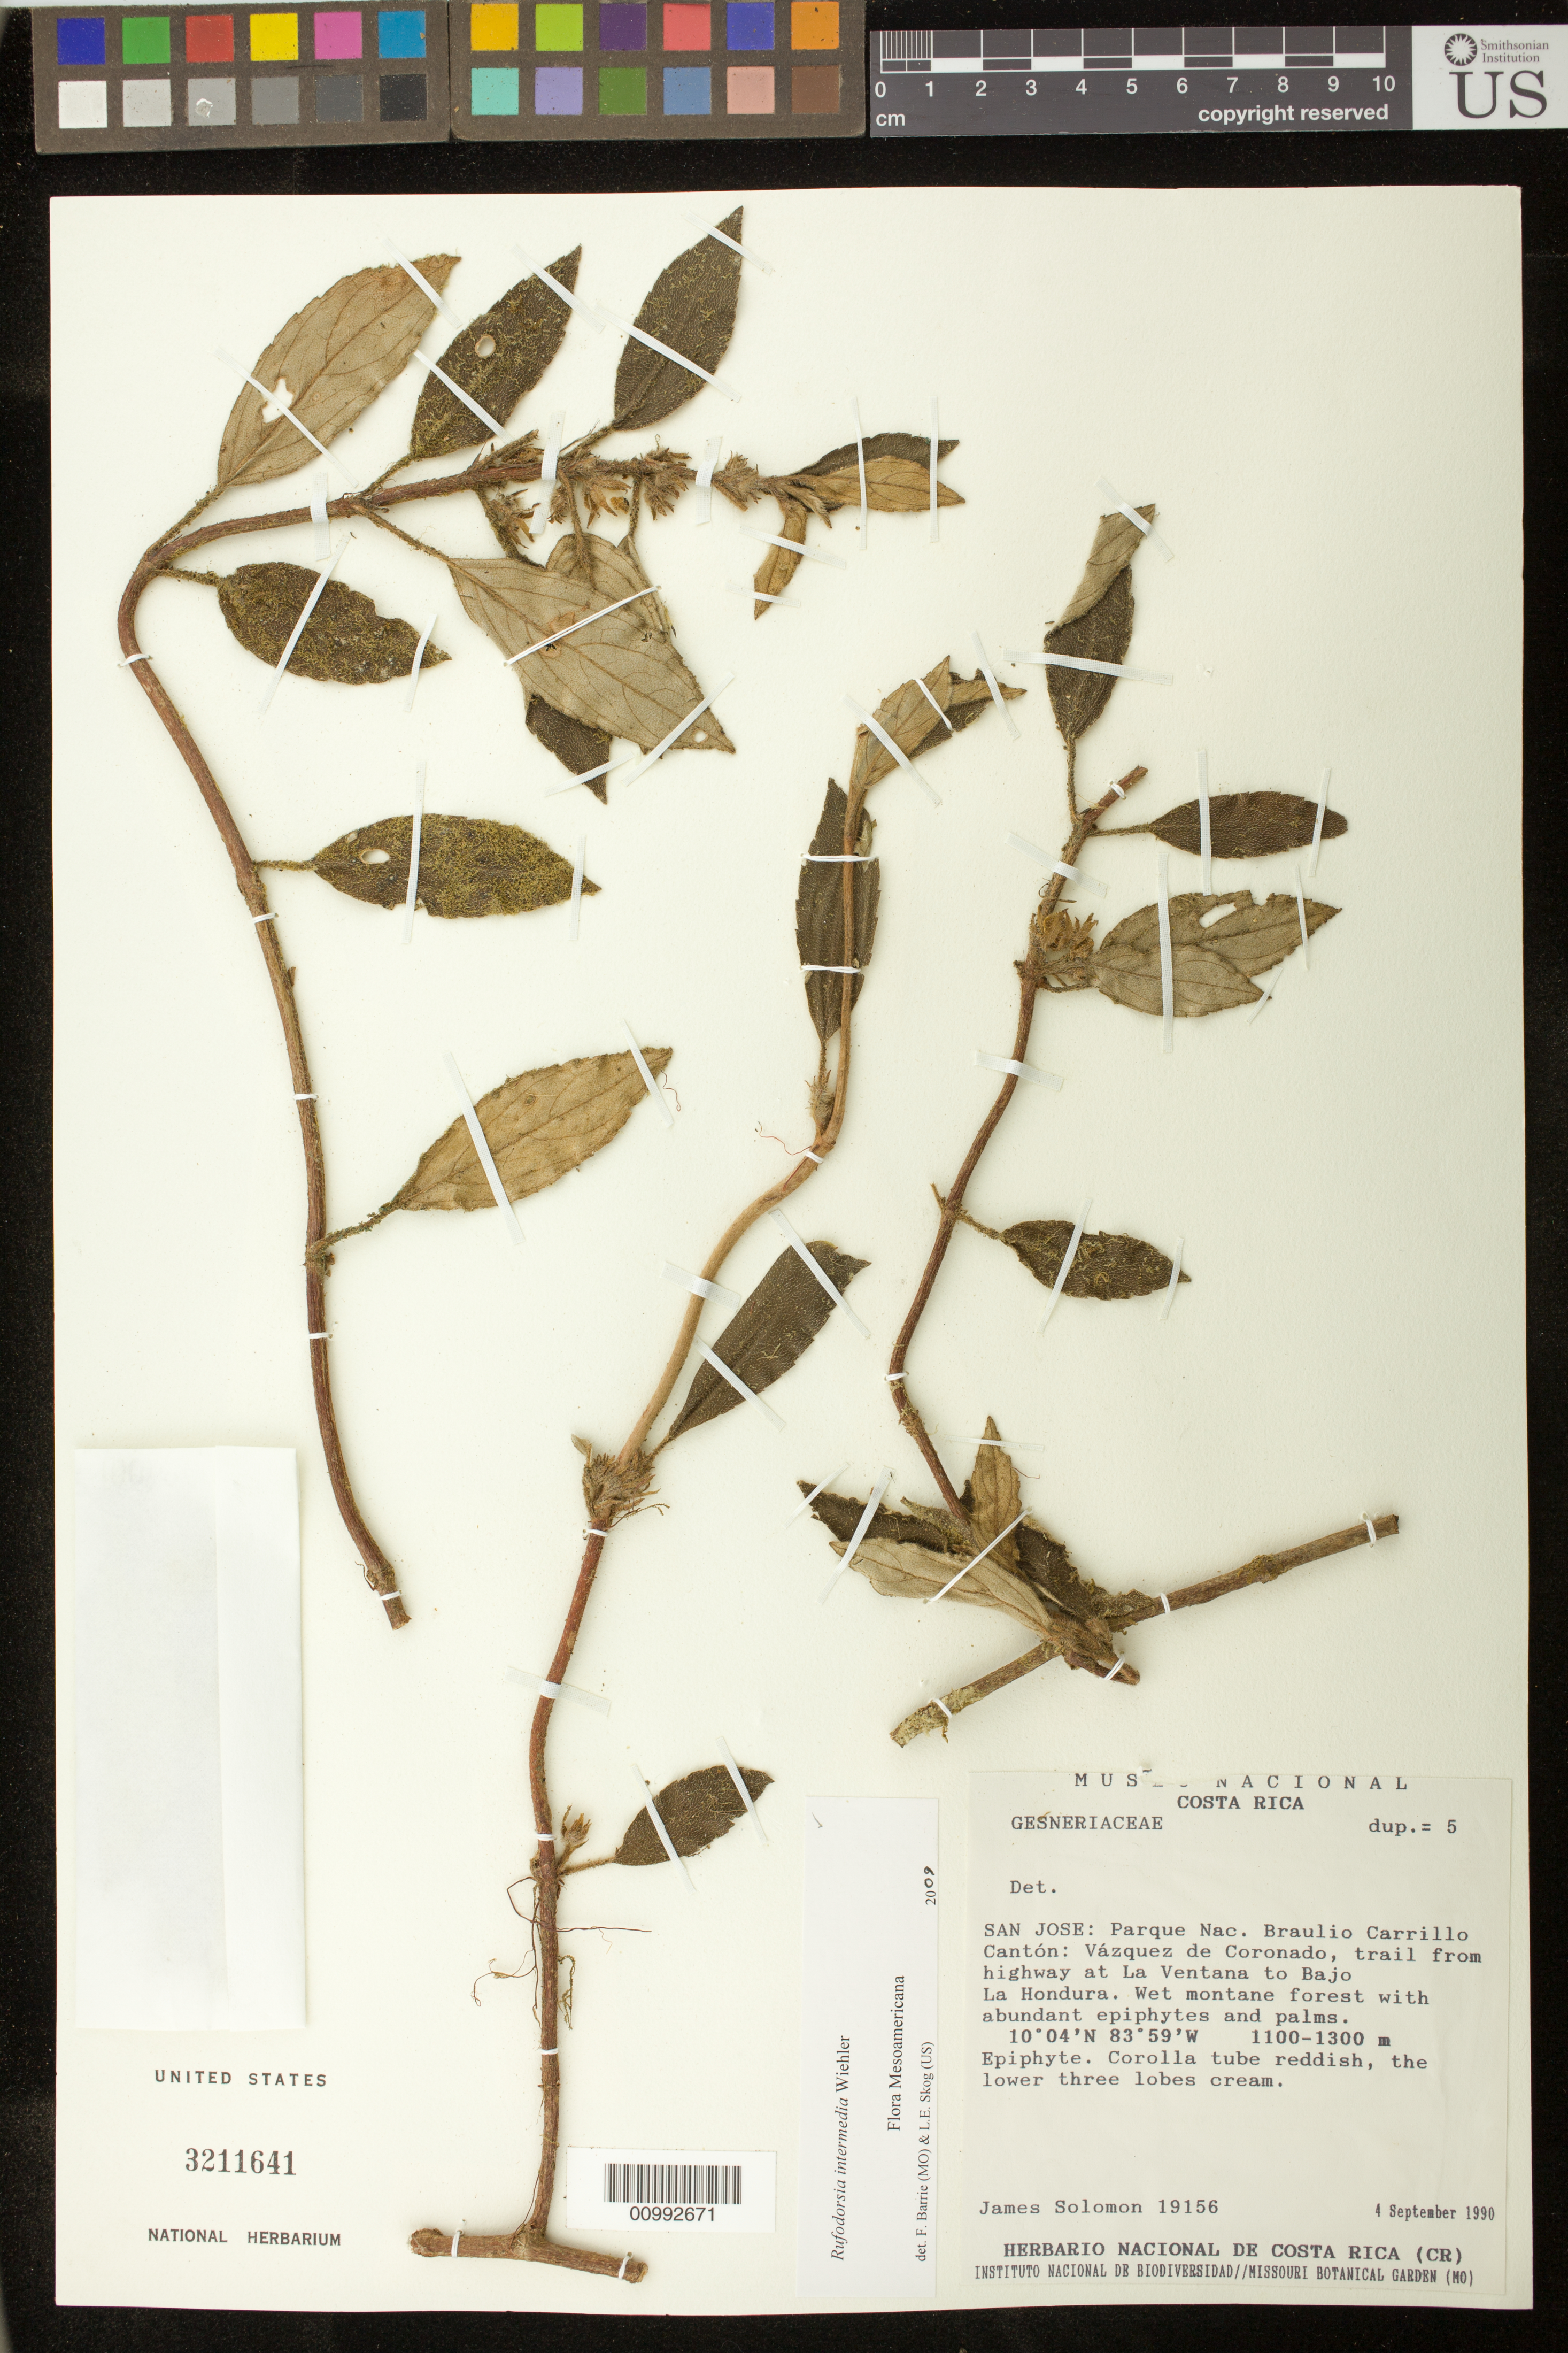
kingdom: Plantae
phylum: Tracheophyta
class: Magnoliopsida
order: Lamiales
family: Gesneriaceae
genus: Rufodorsia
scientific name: Rufodorsia intermedia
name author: Wiehler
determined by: Barrie, F. R.; Skog, Laurence E.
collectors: J. C. Solomon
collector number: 19156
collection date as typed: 04 Sep 1990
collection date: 1990-09-04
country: Costa Rica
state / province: San José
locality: San Jose: Parque Nac. Braulio Carrillo, Cantón Vásquez de Coronado, trail from highway at La Ventana to Bajo La Hondura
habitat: Wet montane forest with abundant epiphytes and palms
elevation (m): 1100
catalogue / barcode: US 3211641